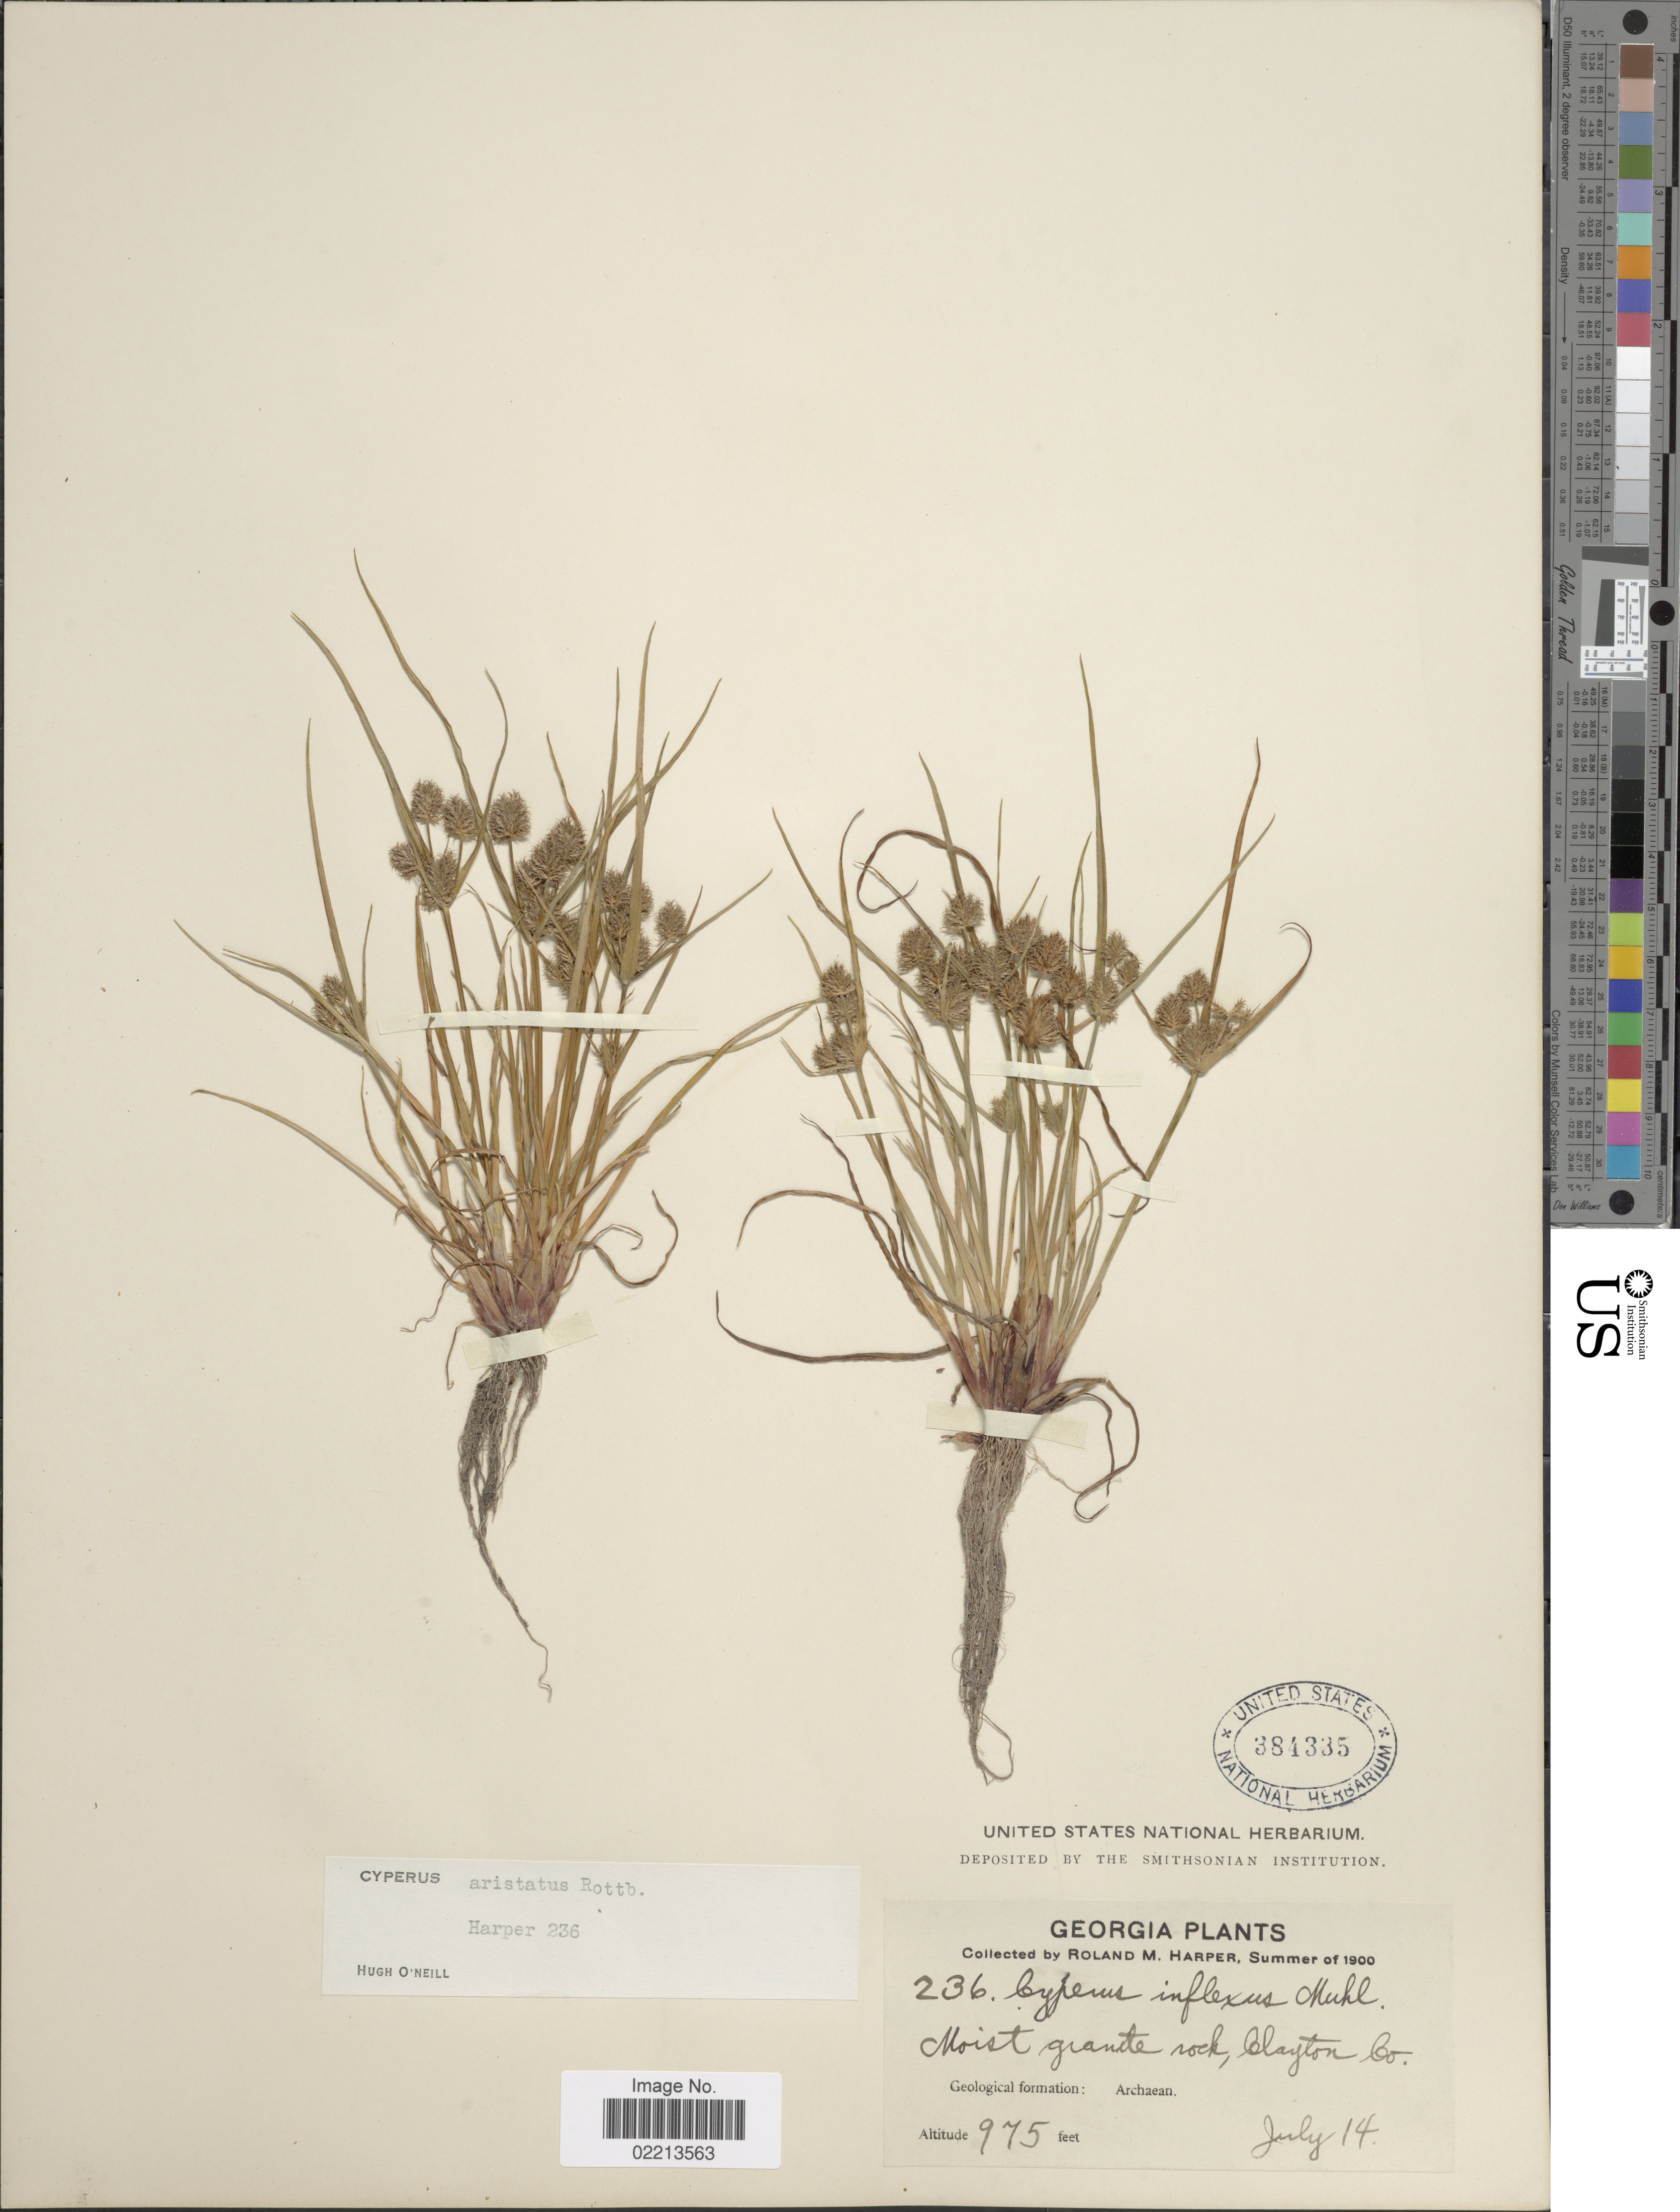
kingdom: Plantae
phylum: Tracheophyta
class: Liliopsida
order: Poales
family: Cyperaceae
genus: Cyperus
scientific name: Cyperus squarrosus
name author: L.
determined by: Strong, Mark T., (BOT), Smithsonian Institution - National Museum of Natural History (UNITED STATES)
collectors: R. M. Harper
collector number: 236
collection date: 1900-07-14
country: United States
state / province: Georgia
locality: Clayton Co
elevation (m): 297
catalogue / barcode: US 384335